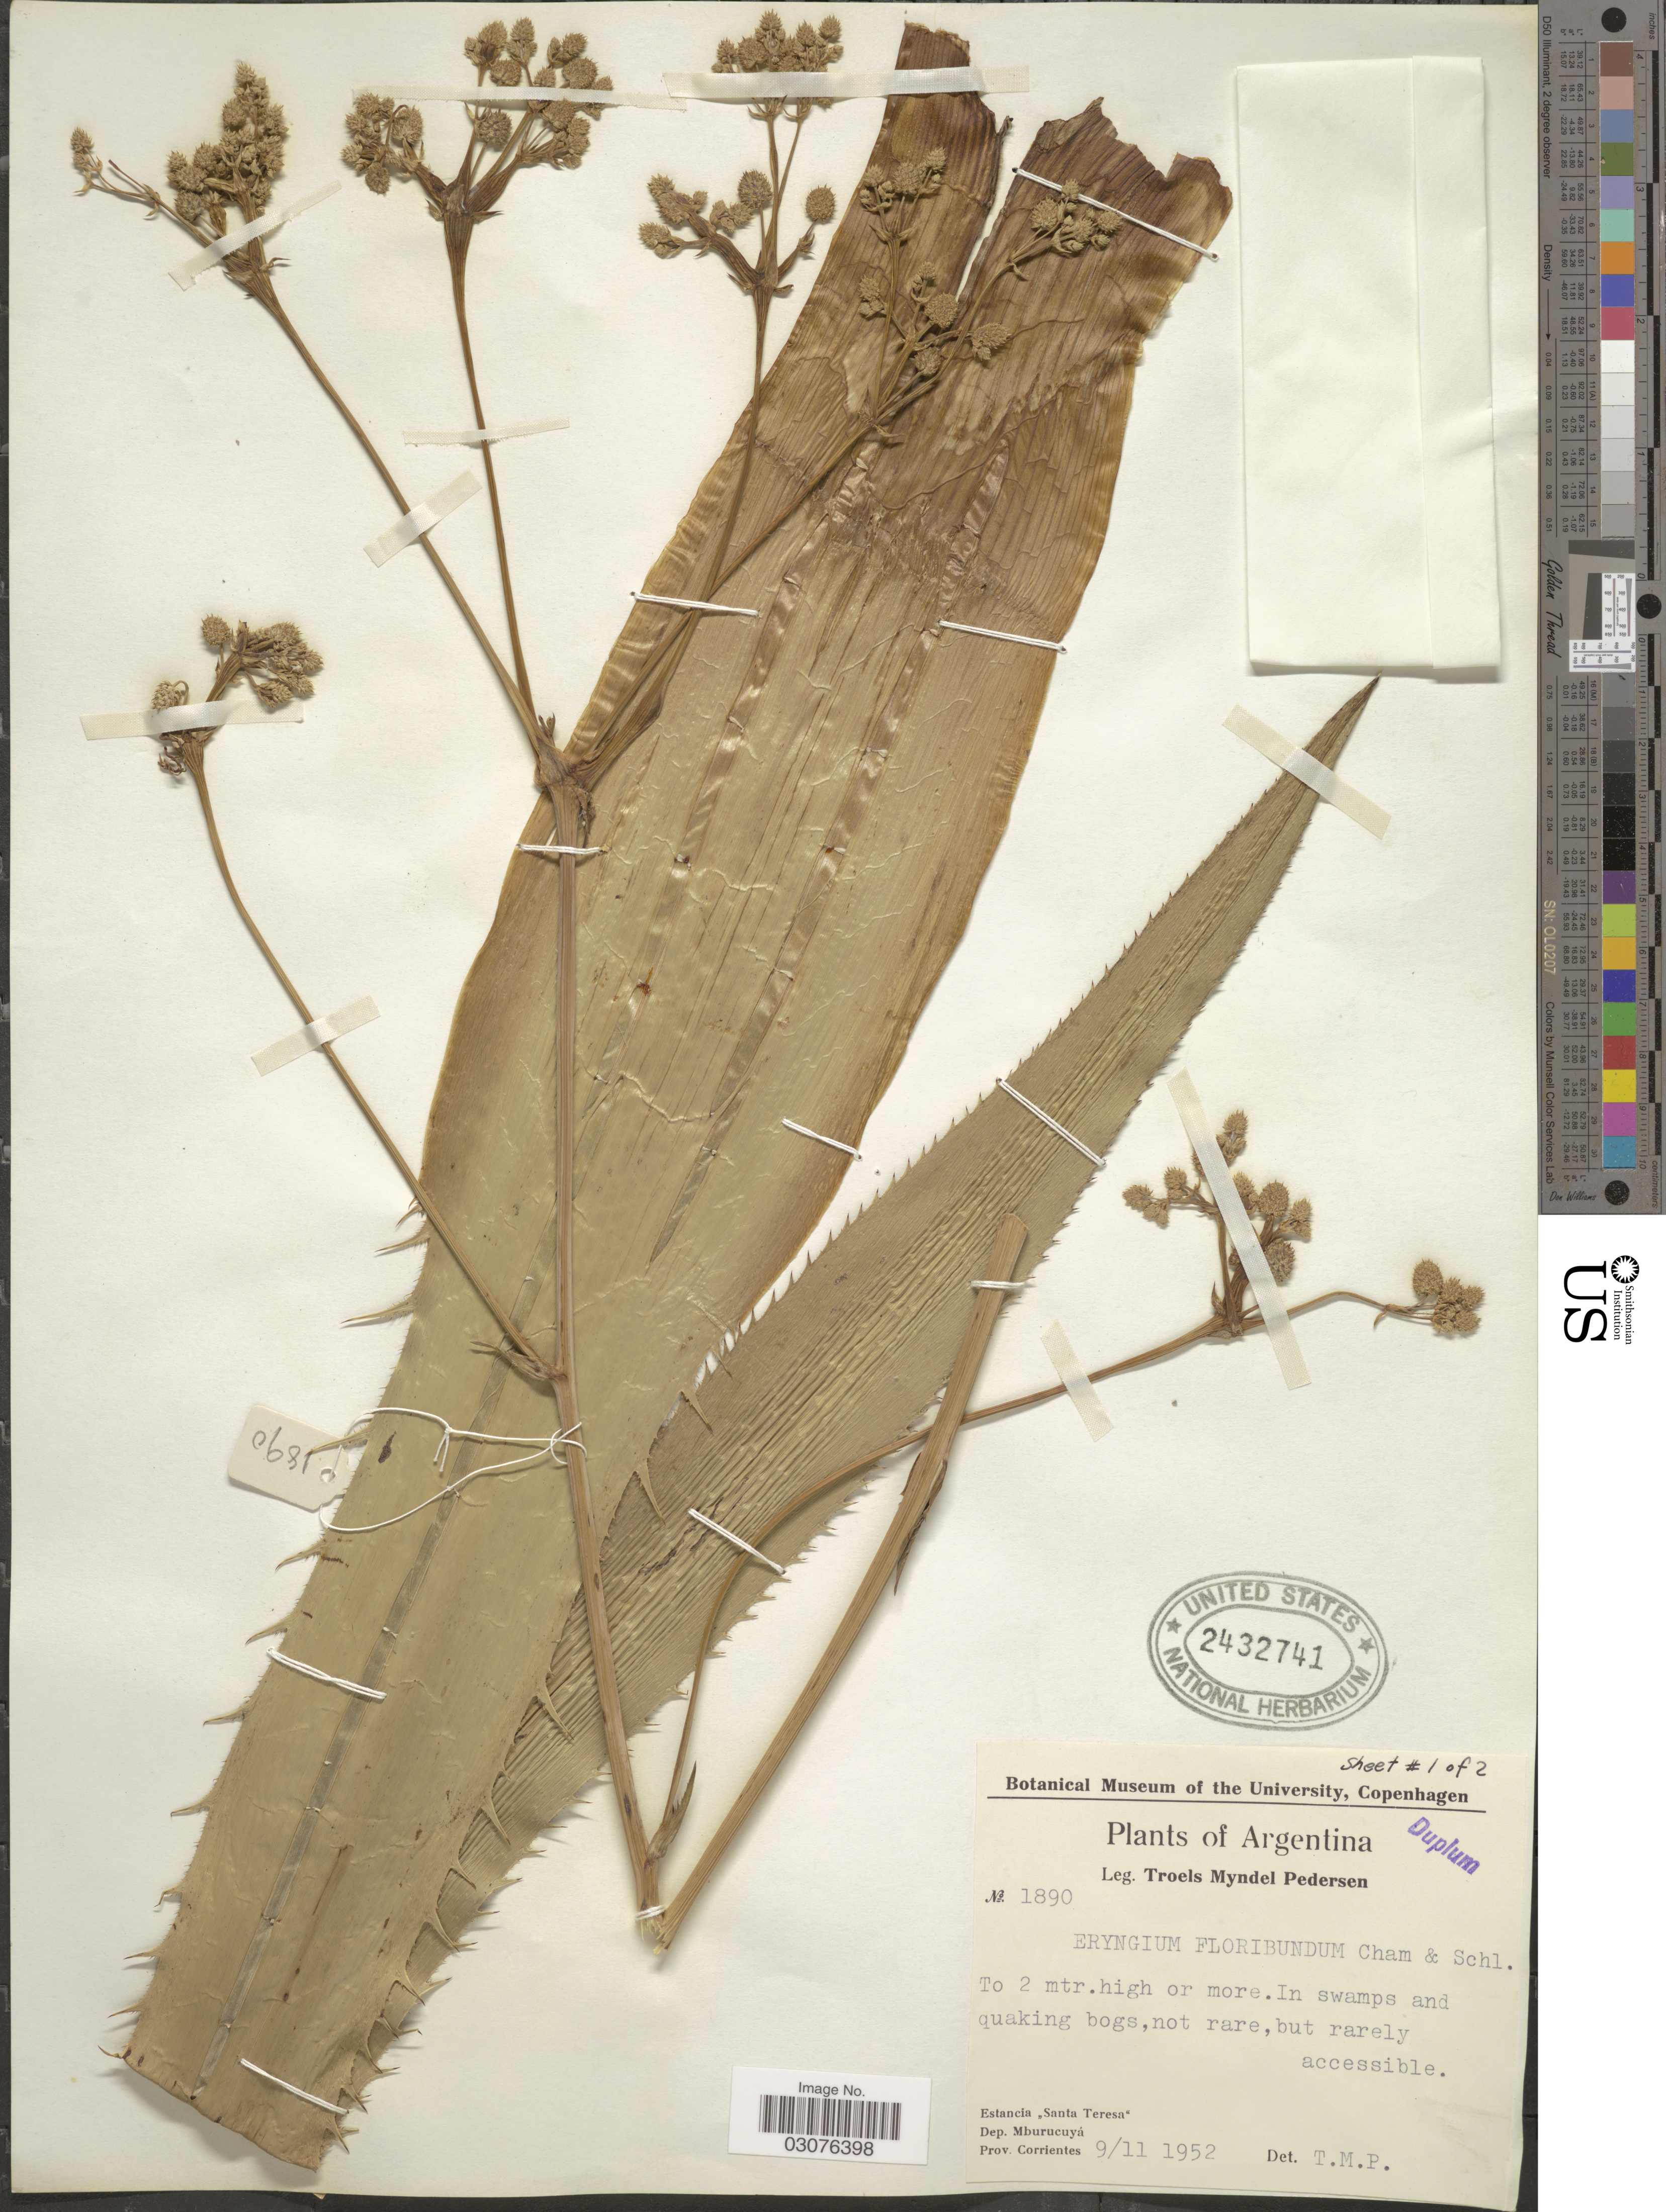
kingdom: Plantae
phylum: Tracheophyta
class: Magnoliopsida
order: Apiales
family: Apiaceae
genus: Eryngium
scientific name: Eryngium floribundum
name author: Cham. & Schltdl.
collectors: T. Pederson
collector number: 1890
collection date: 1952-11-09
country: Argentina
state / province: Corrientes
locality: Estancia "Santa Teresa". Dep. Mburucuyá.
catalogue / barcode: US 2432741